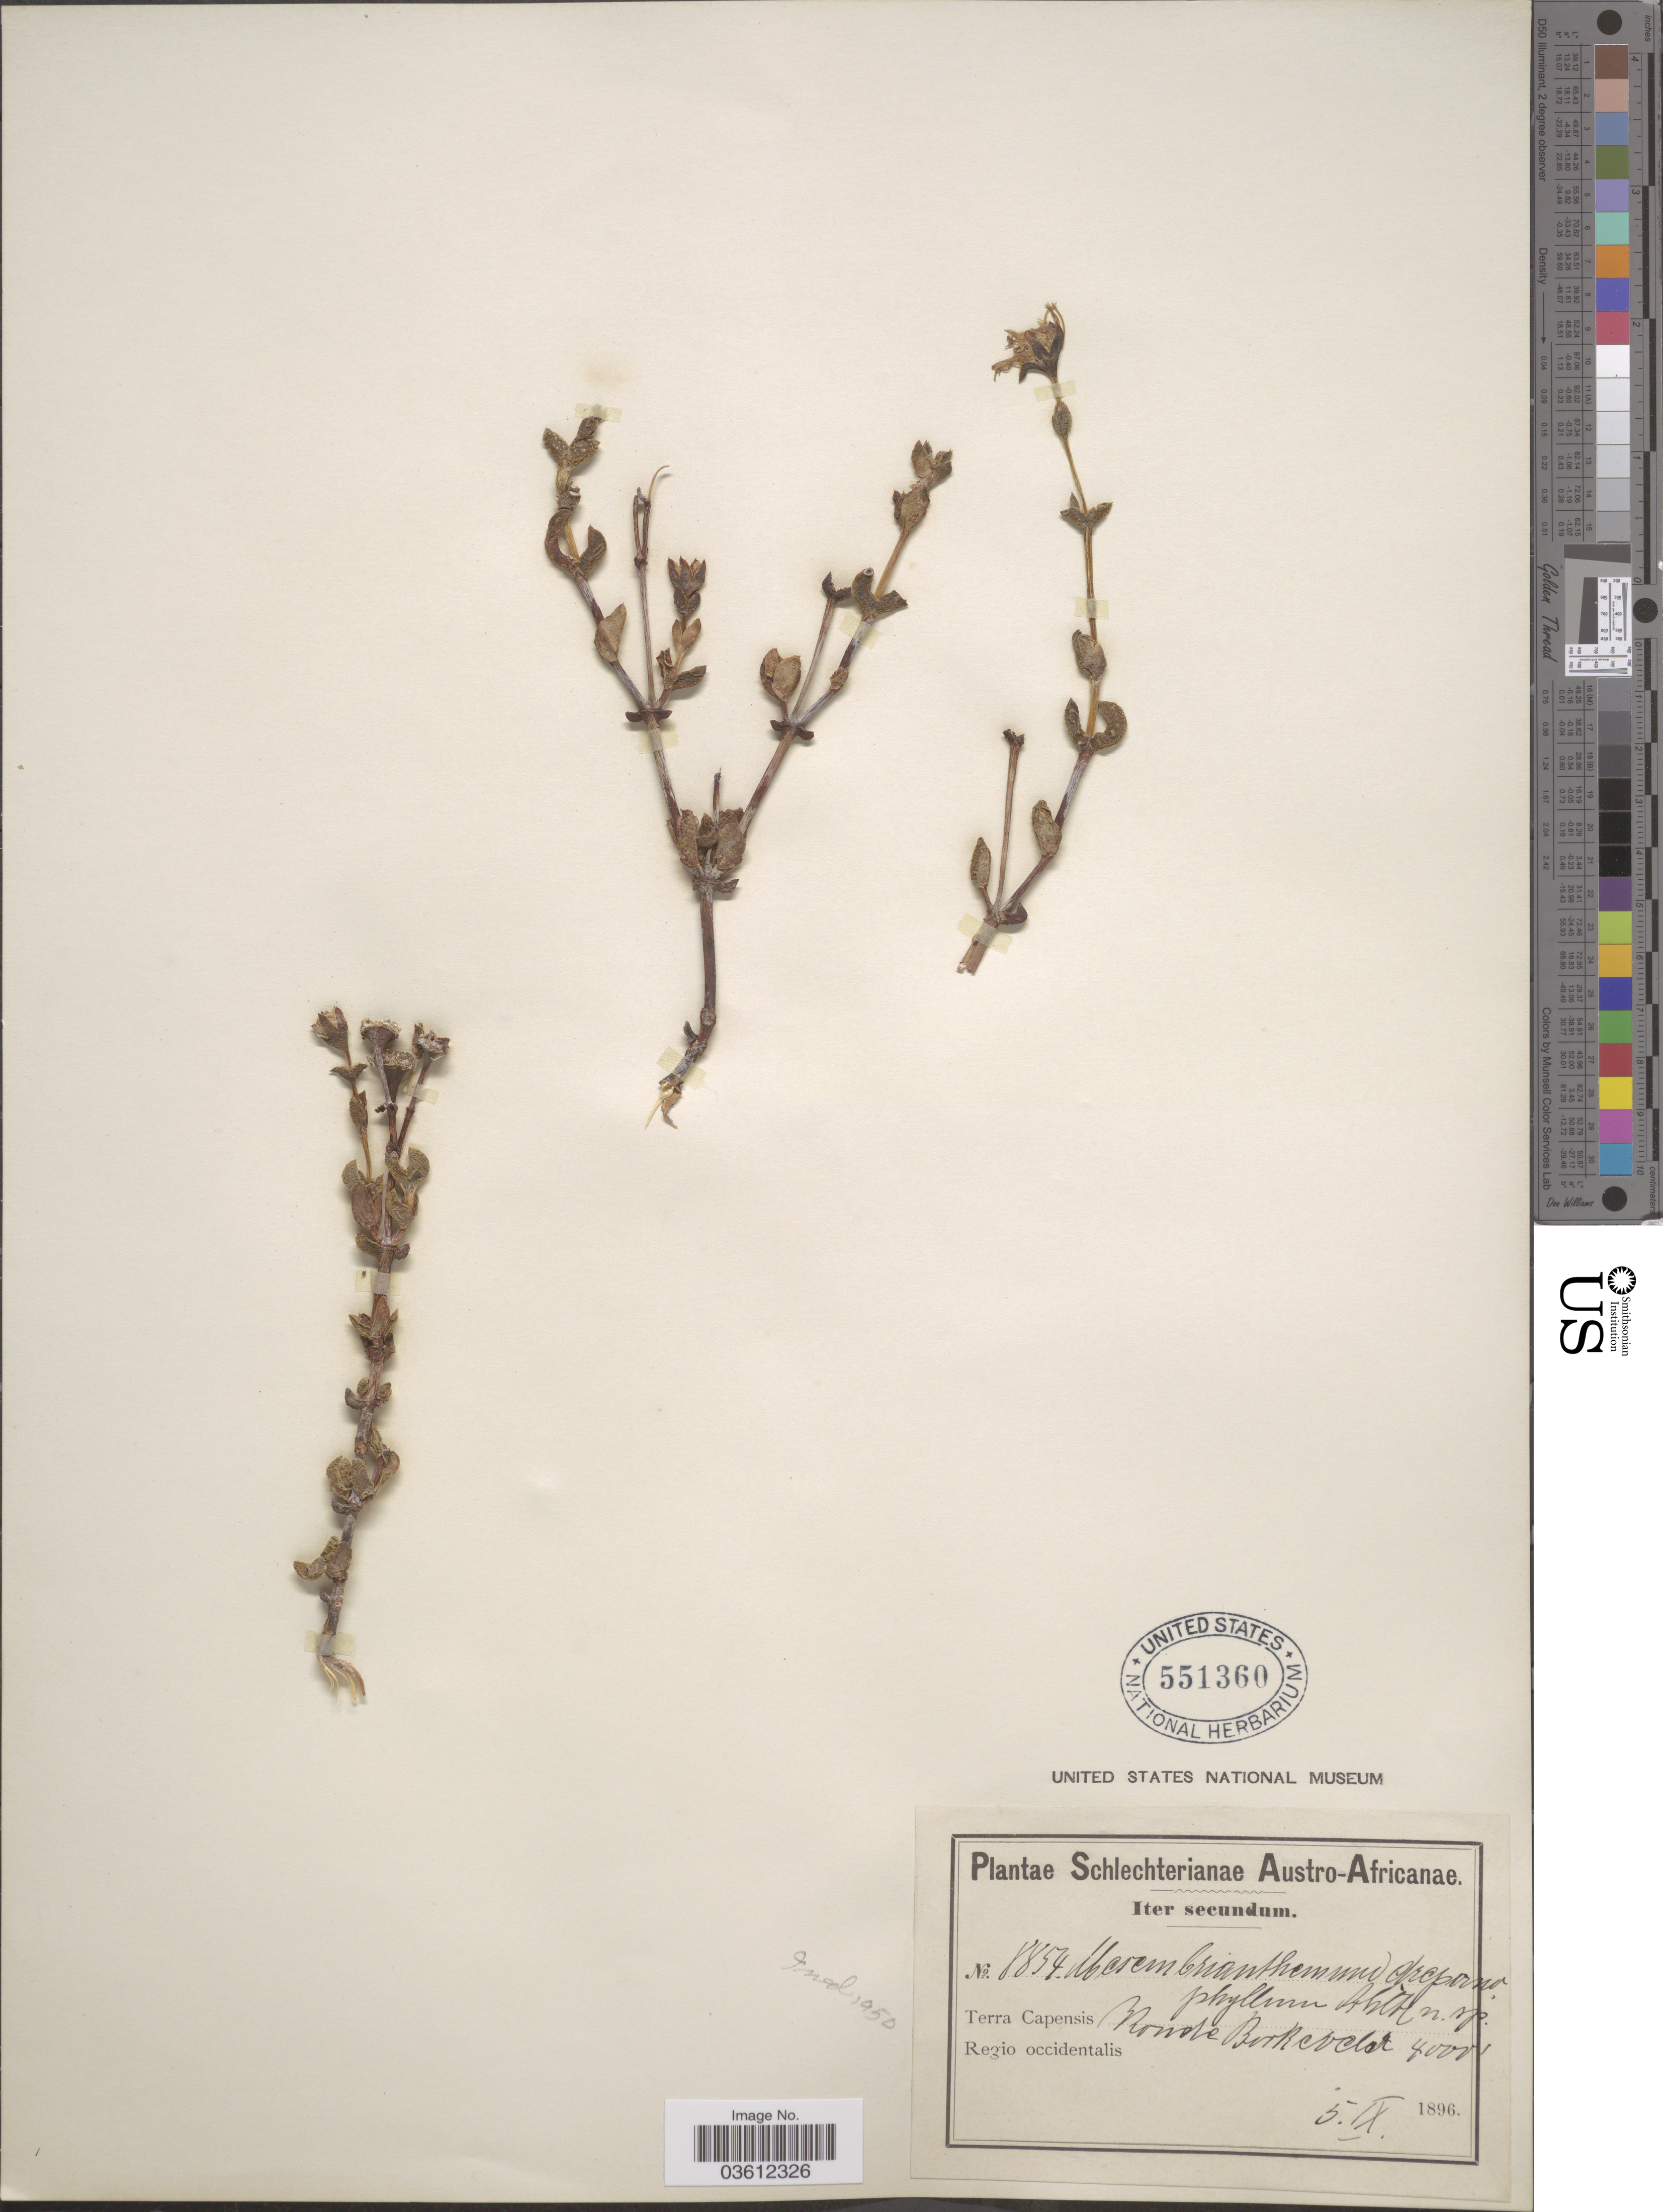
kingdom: Plantae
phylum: Tracheophyta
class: Magnoliopsida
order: Caryophyllales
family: Aizoaceae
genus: Mesembryanthemum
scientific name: Mesembryanthemum drepanophyllum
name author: Schltr. & A. Berger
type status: Isotype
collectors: Schlechter, --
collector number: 8854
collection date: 1896-09-05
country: South Africa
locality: Austro-Africanae. Terra Capensis Ronde Bockeveld. Regio occidentalis.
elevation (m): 1219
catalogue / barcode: US 551360